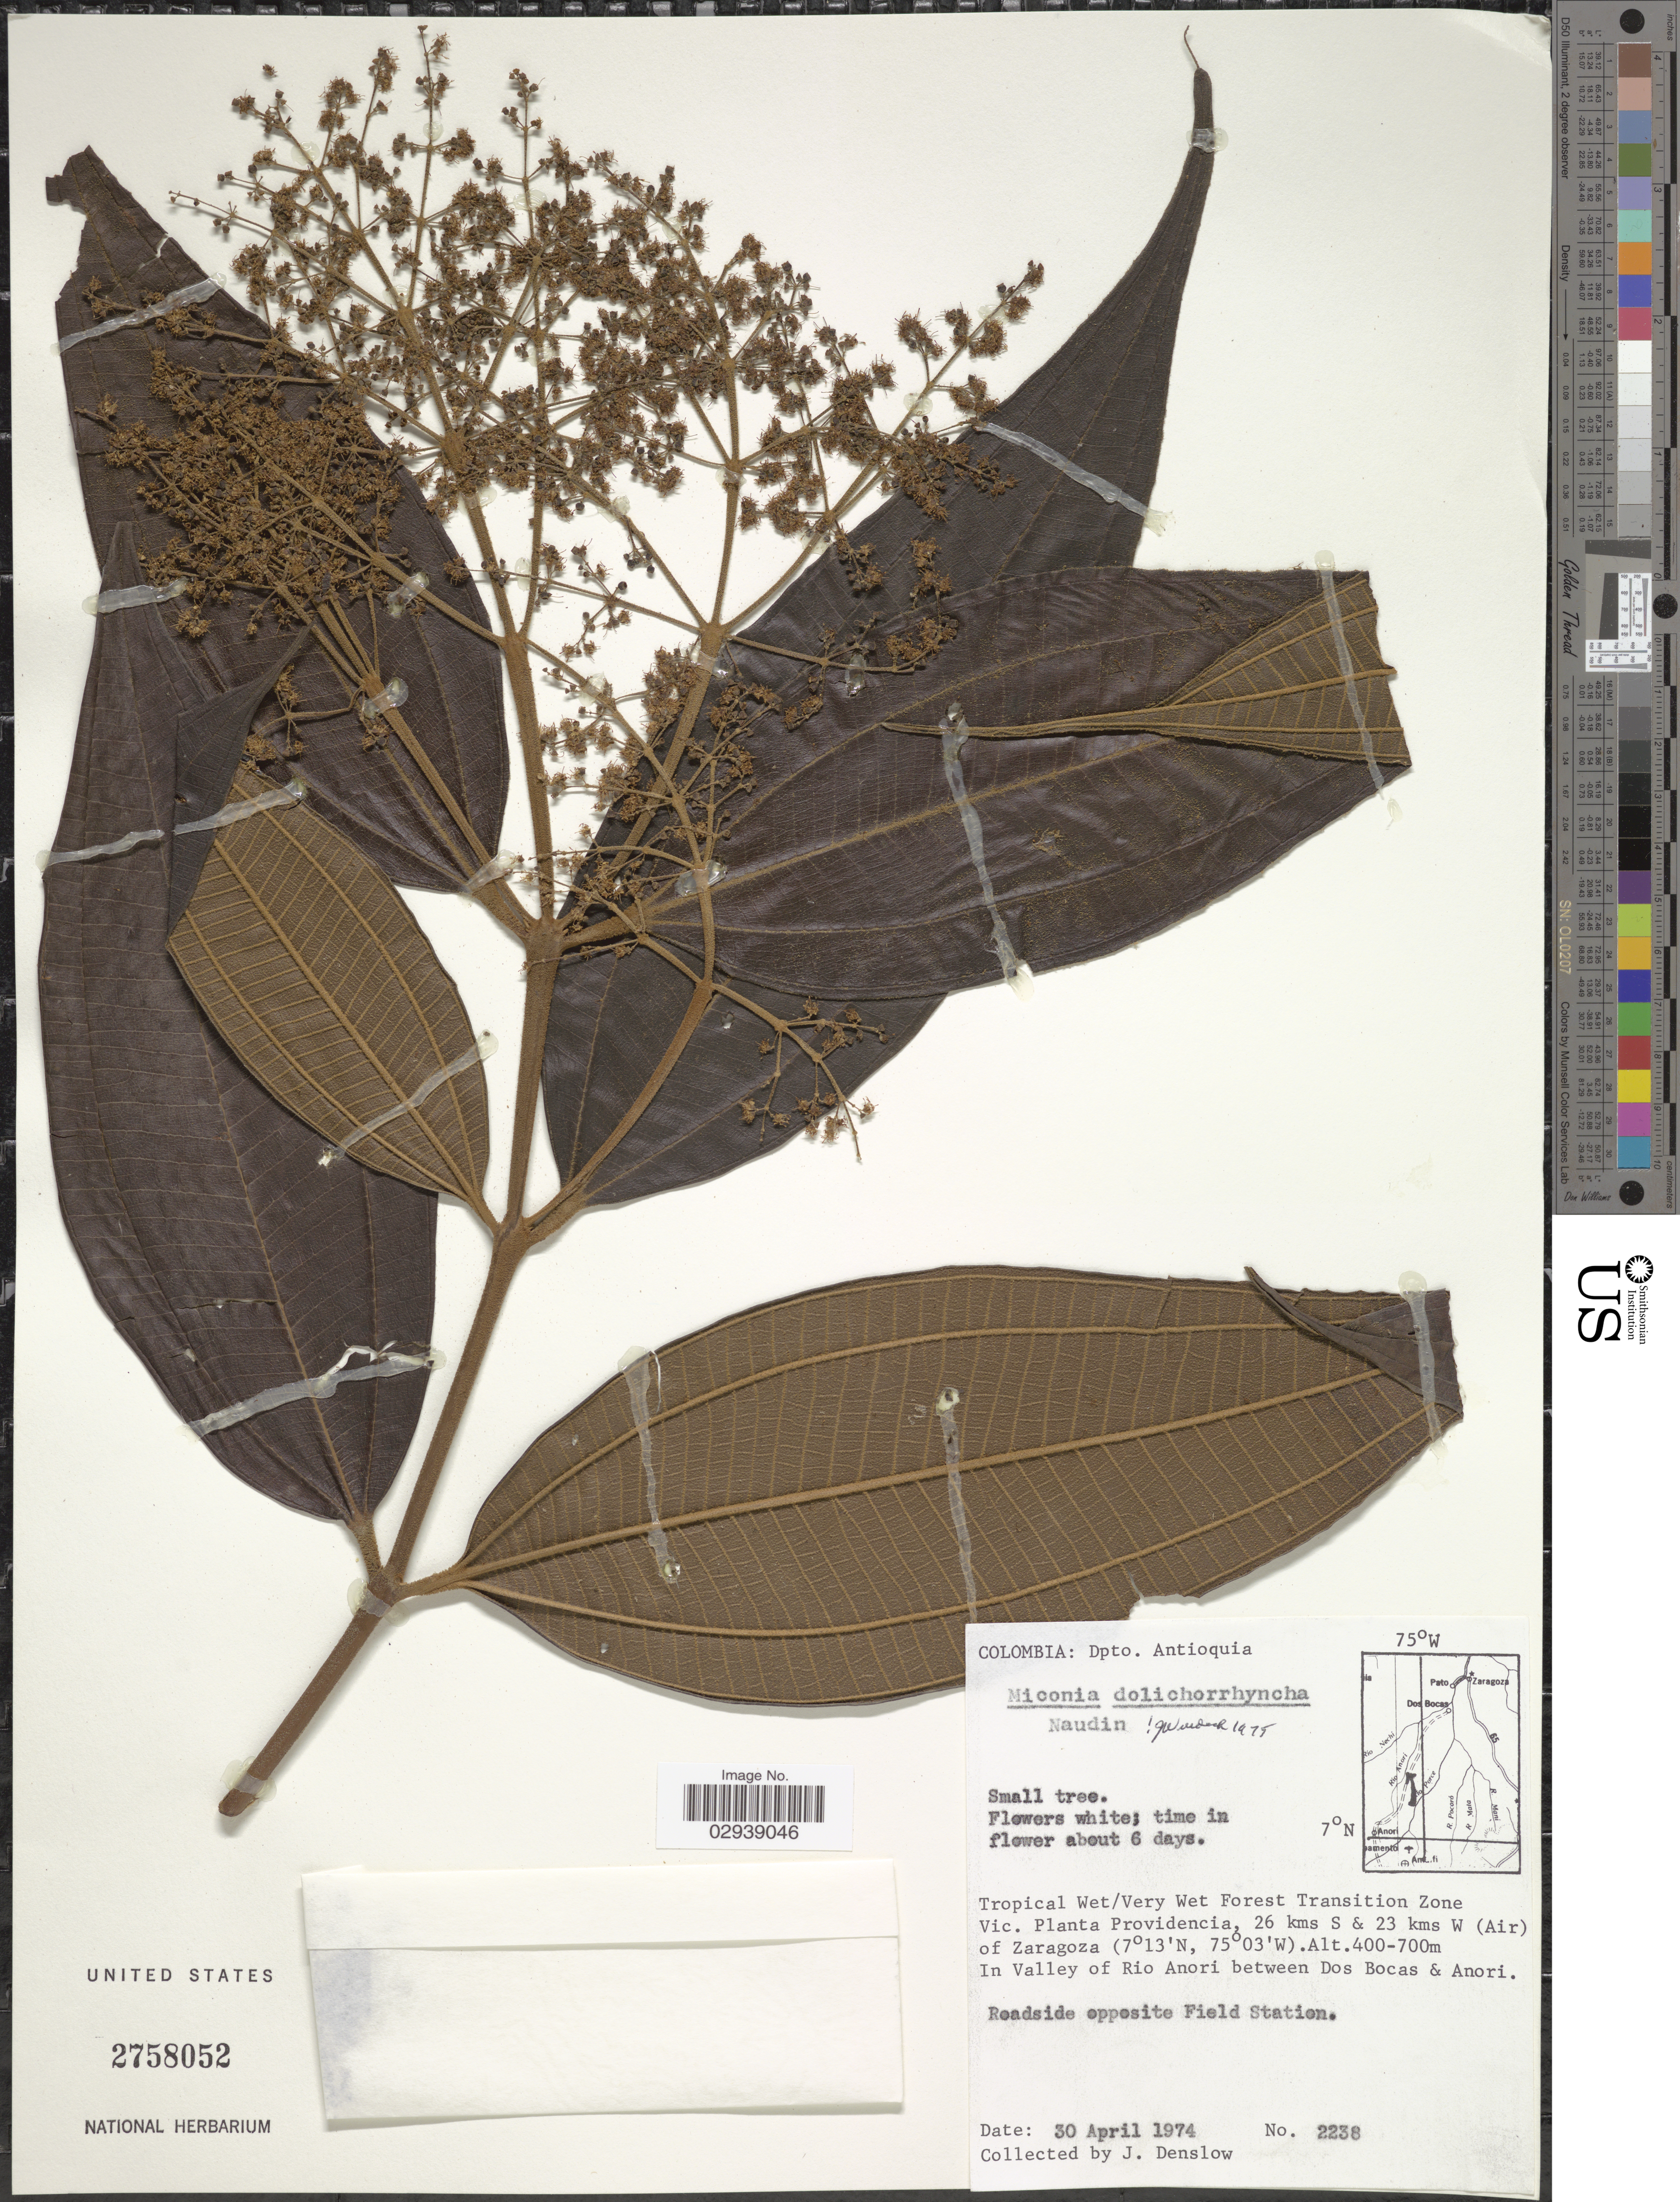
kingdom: Plantae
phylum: Tracheophyta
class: Magnoliopsida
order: Myrtales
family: Melastomataceae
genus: Miconia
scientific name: Miconia dolichorrhyncha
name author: Naudin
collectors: J. Denslow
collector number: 2238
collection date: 1974-04-30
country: Colombia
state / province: Antioquia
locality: Dpto. Antioquia. Tropical Wet/ Very Wet Forest Transition Zone Vic. Planta Providencia, 26 kms S & 23 kms W (Air) of Zaragoza. In Valley of Rio Anori between Dos Bocas & Anori. Roadside opposite Field Station.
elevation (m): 400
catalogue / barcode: US 2758052